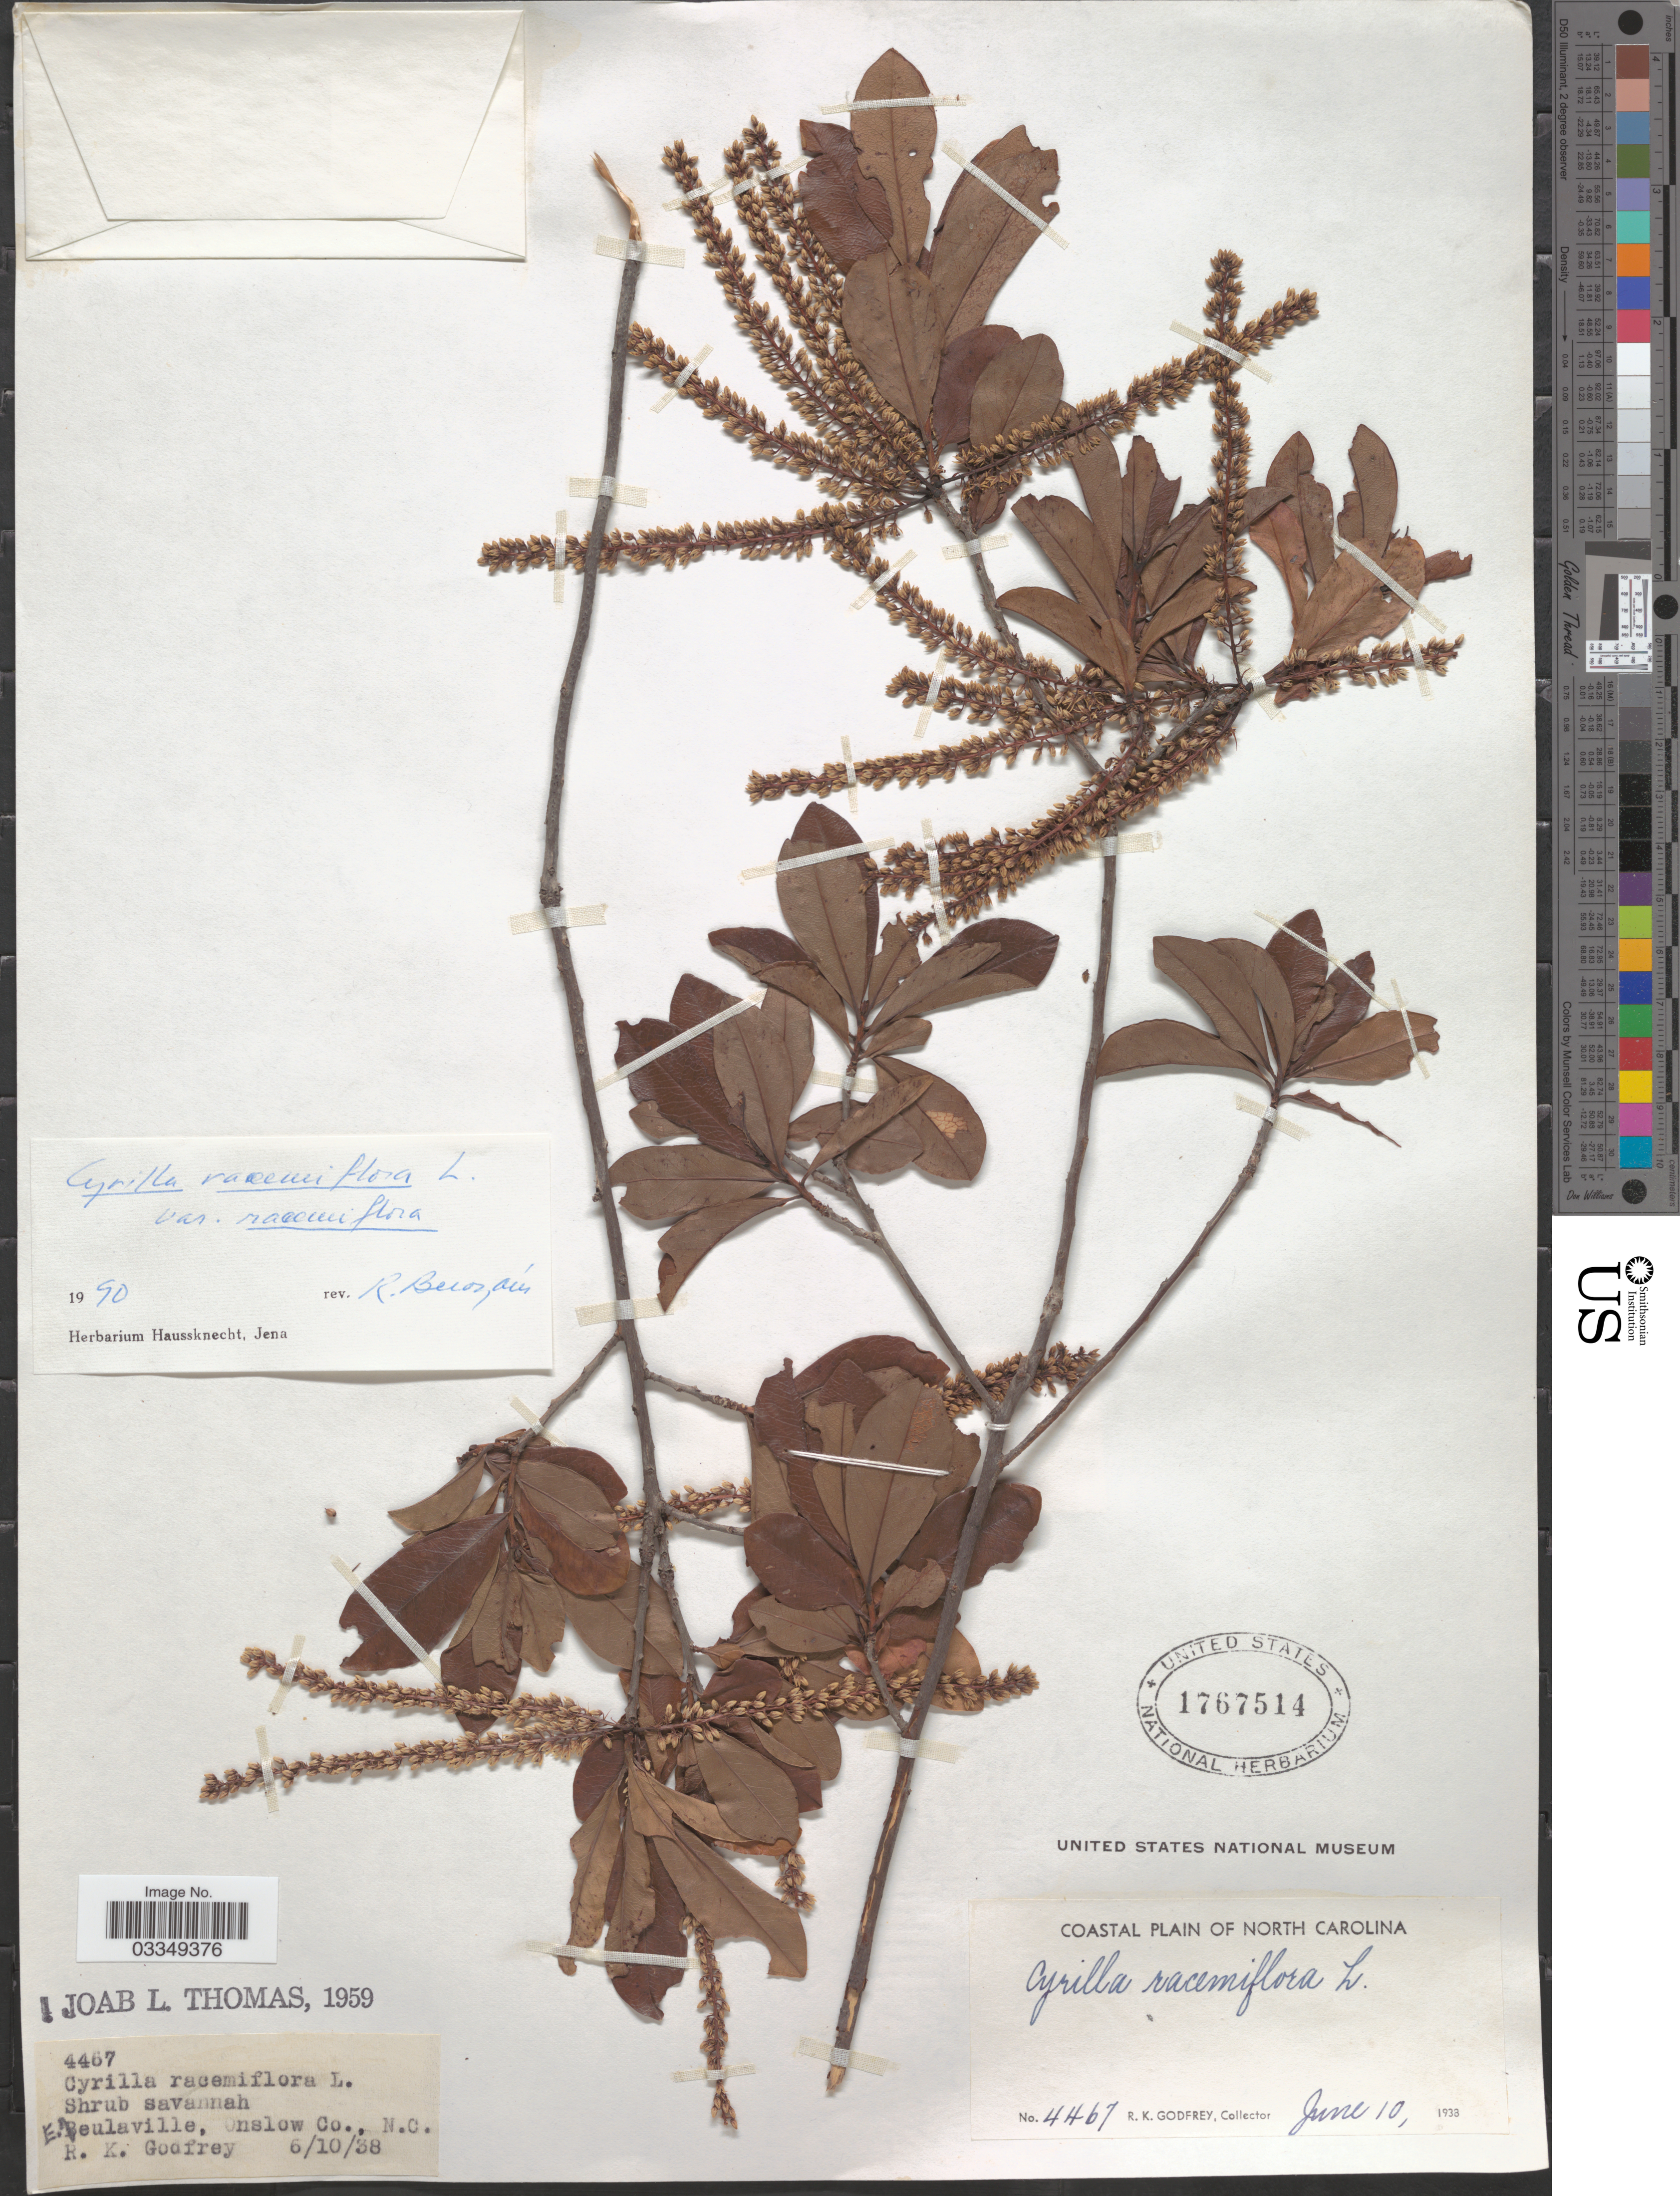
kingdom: Plantae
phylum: Tracheophyta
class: Magnoliopsida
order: Ericales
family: Cyrillaceae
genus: Cyrilla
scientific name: Cyrilla racemiflora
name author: L.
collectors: R. K. Godfrey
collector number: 4467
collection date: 1938-06-10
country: United States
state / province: North Carolina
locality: Coastal Plain of North Carolina. E. of Beulaville, Onslow Co.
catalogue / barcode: US 1767514